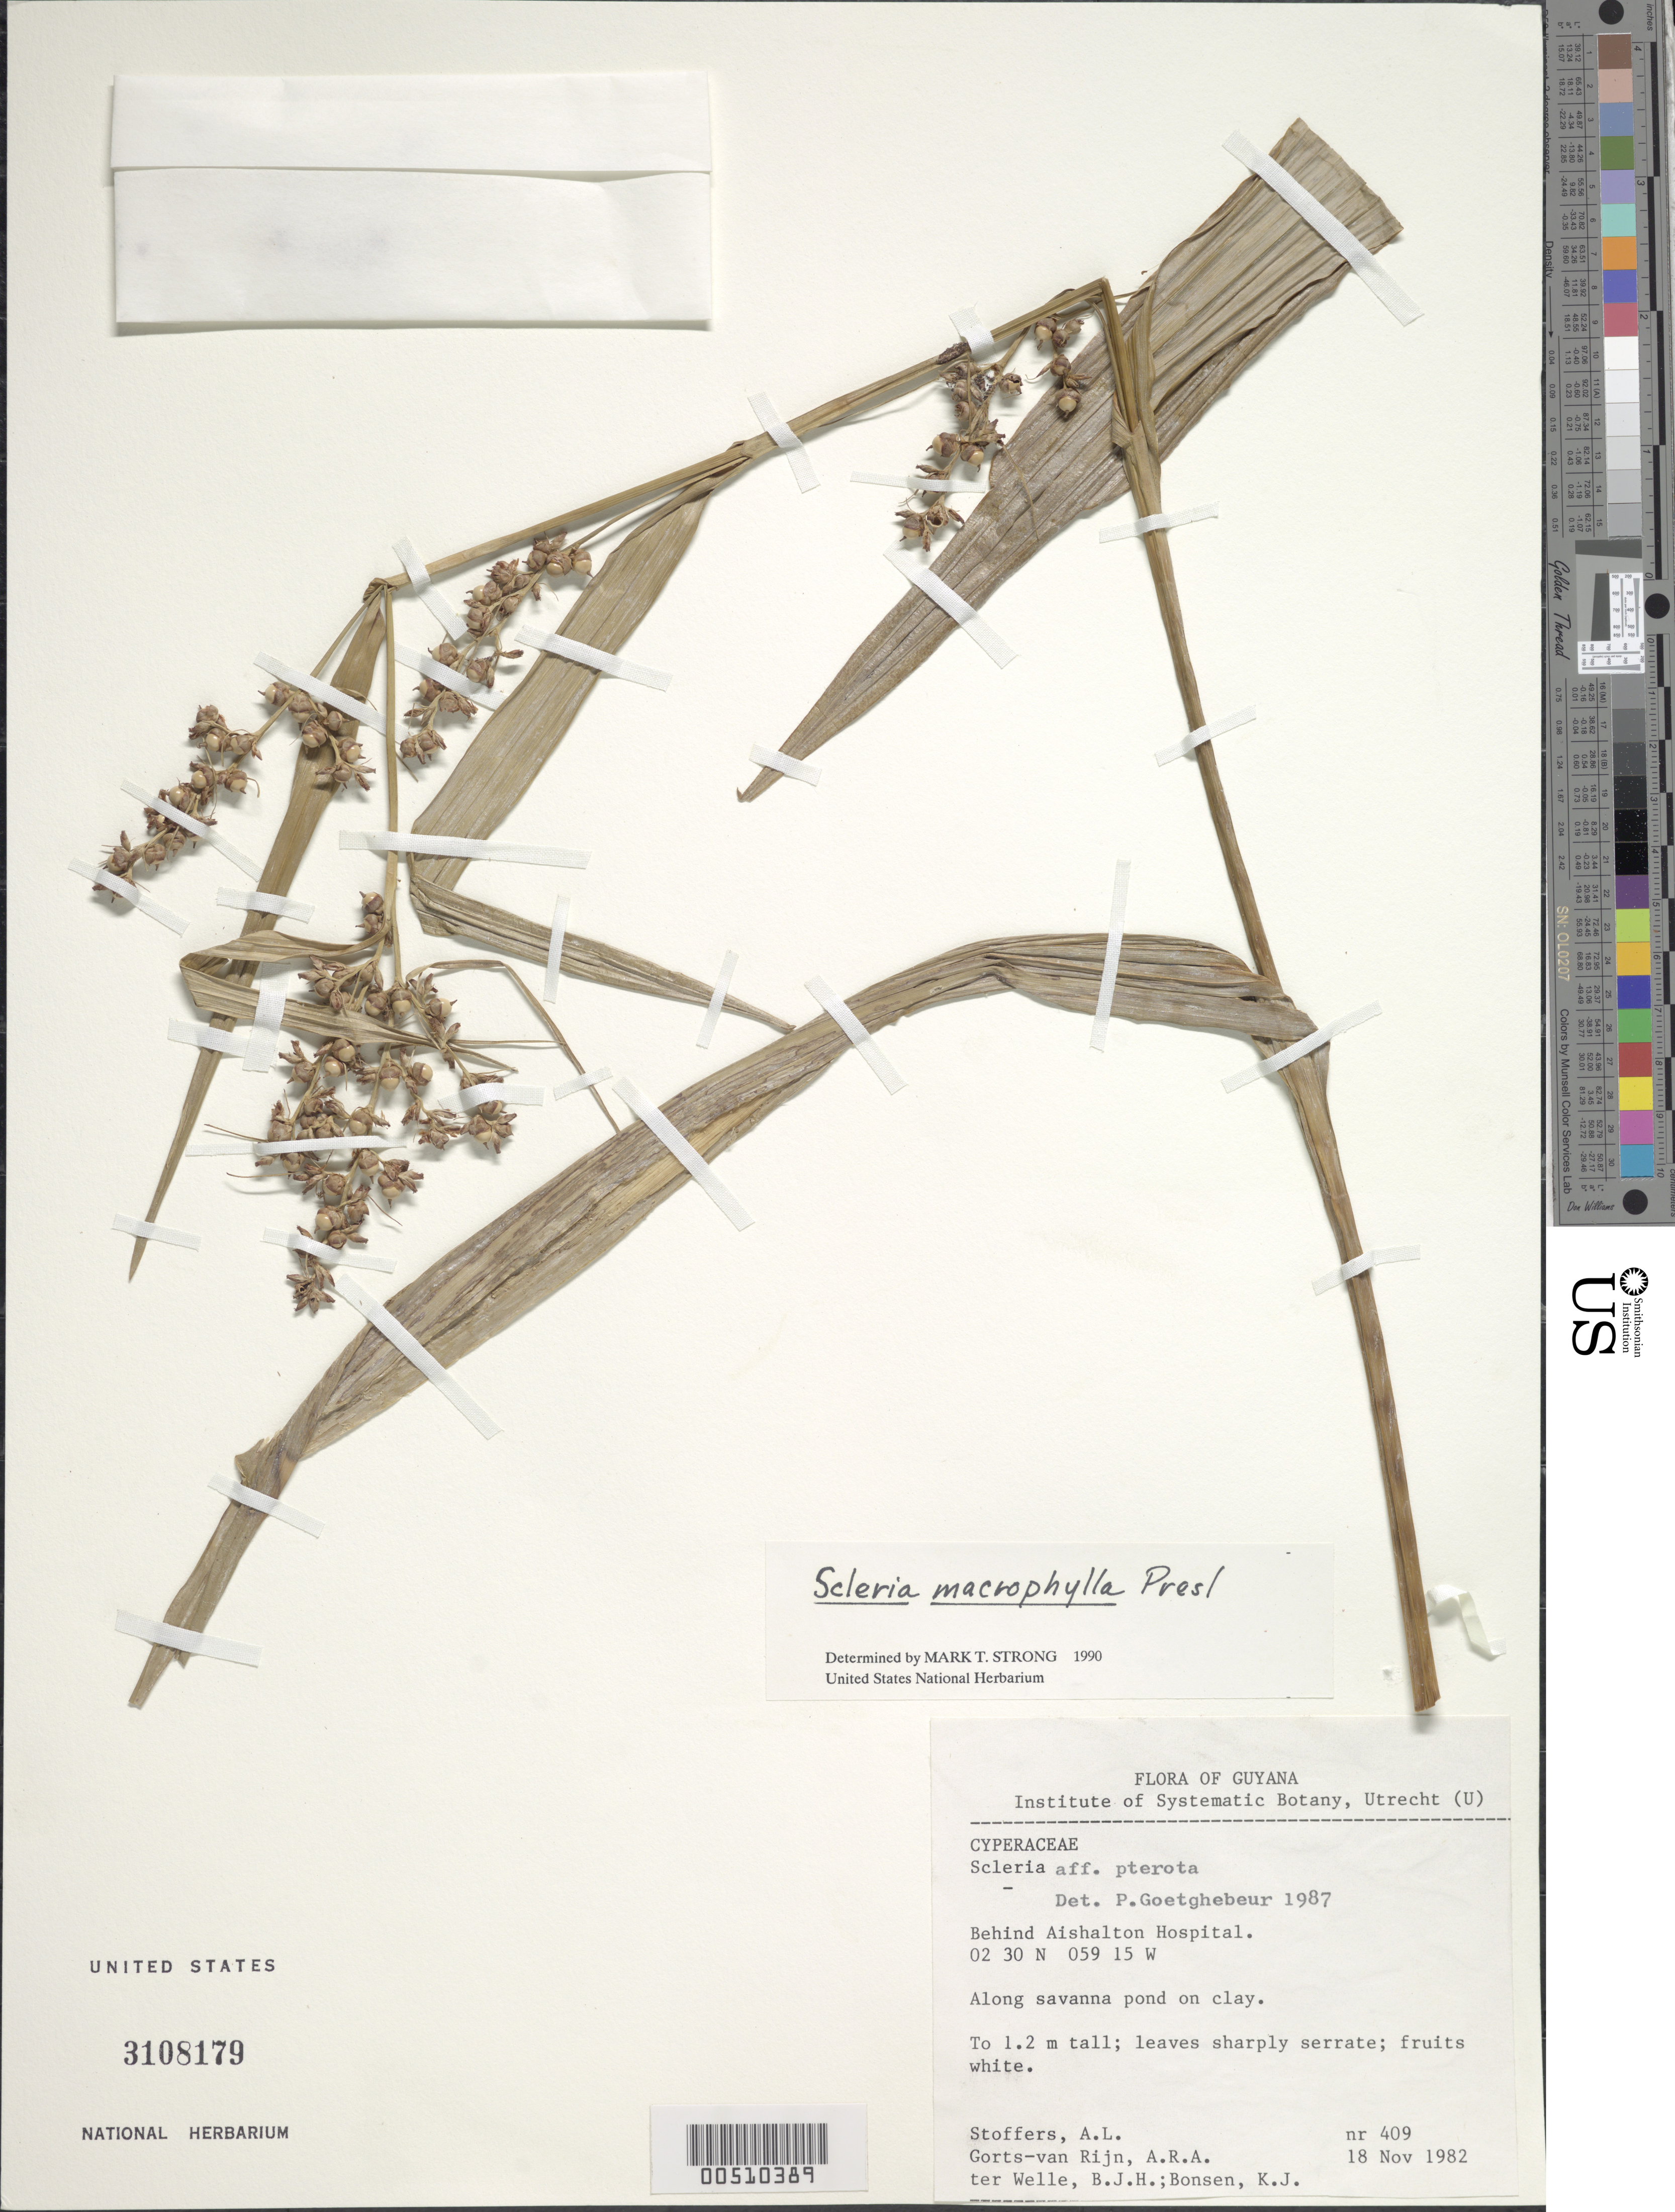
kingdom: Plantae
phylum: Tracheophyta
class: Liliopsida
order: Poales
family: Cyperaceae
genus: Scleria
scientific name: Scleria macrophylla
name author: J. Presl & C. Presl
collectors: A. Stoffers, A. .R. A. Görts-van Rijn & G. ter Welle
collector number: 409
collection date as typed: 18 Nov 1982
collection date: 1982-11-18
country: Guyana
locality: Behind Aishalton Hospital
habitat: Along savanna pond on clay.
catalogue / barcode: US 3108179